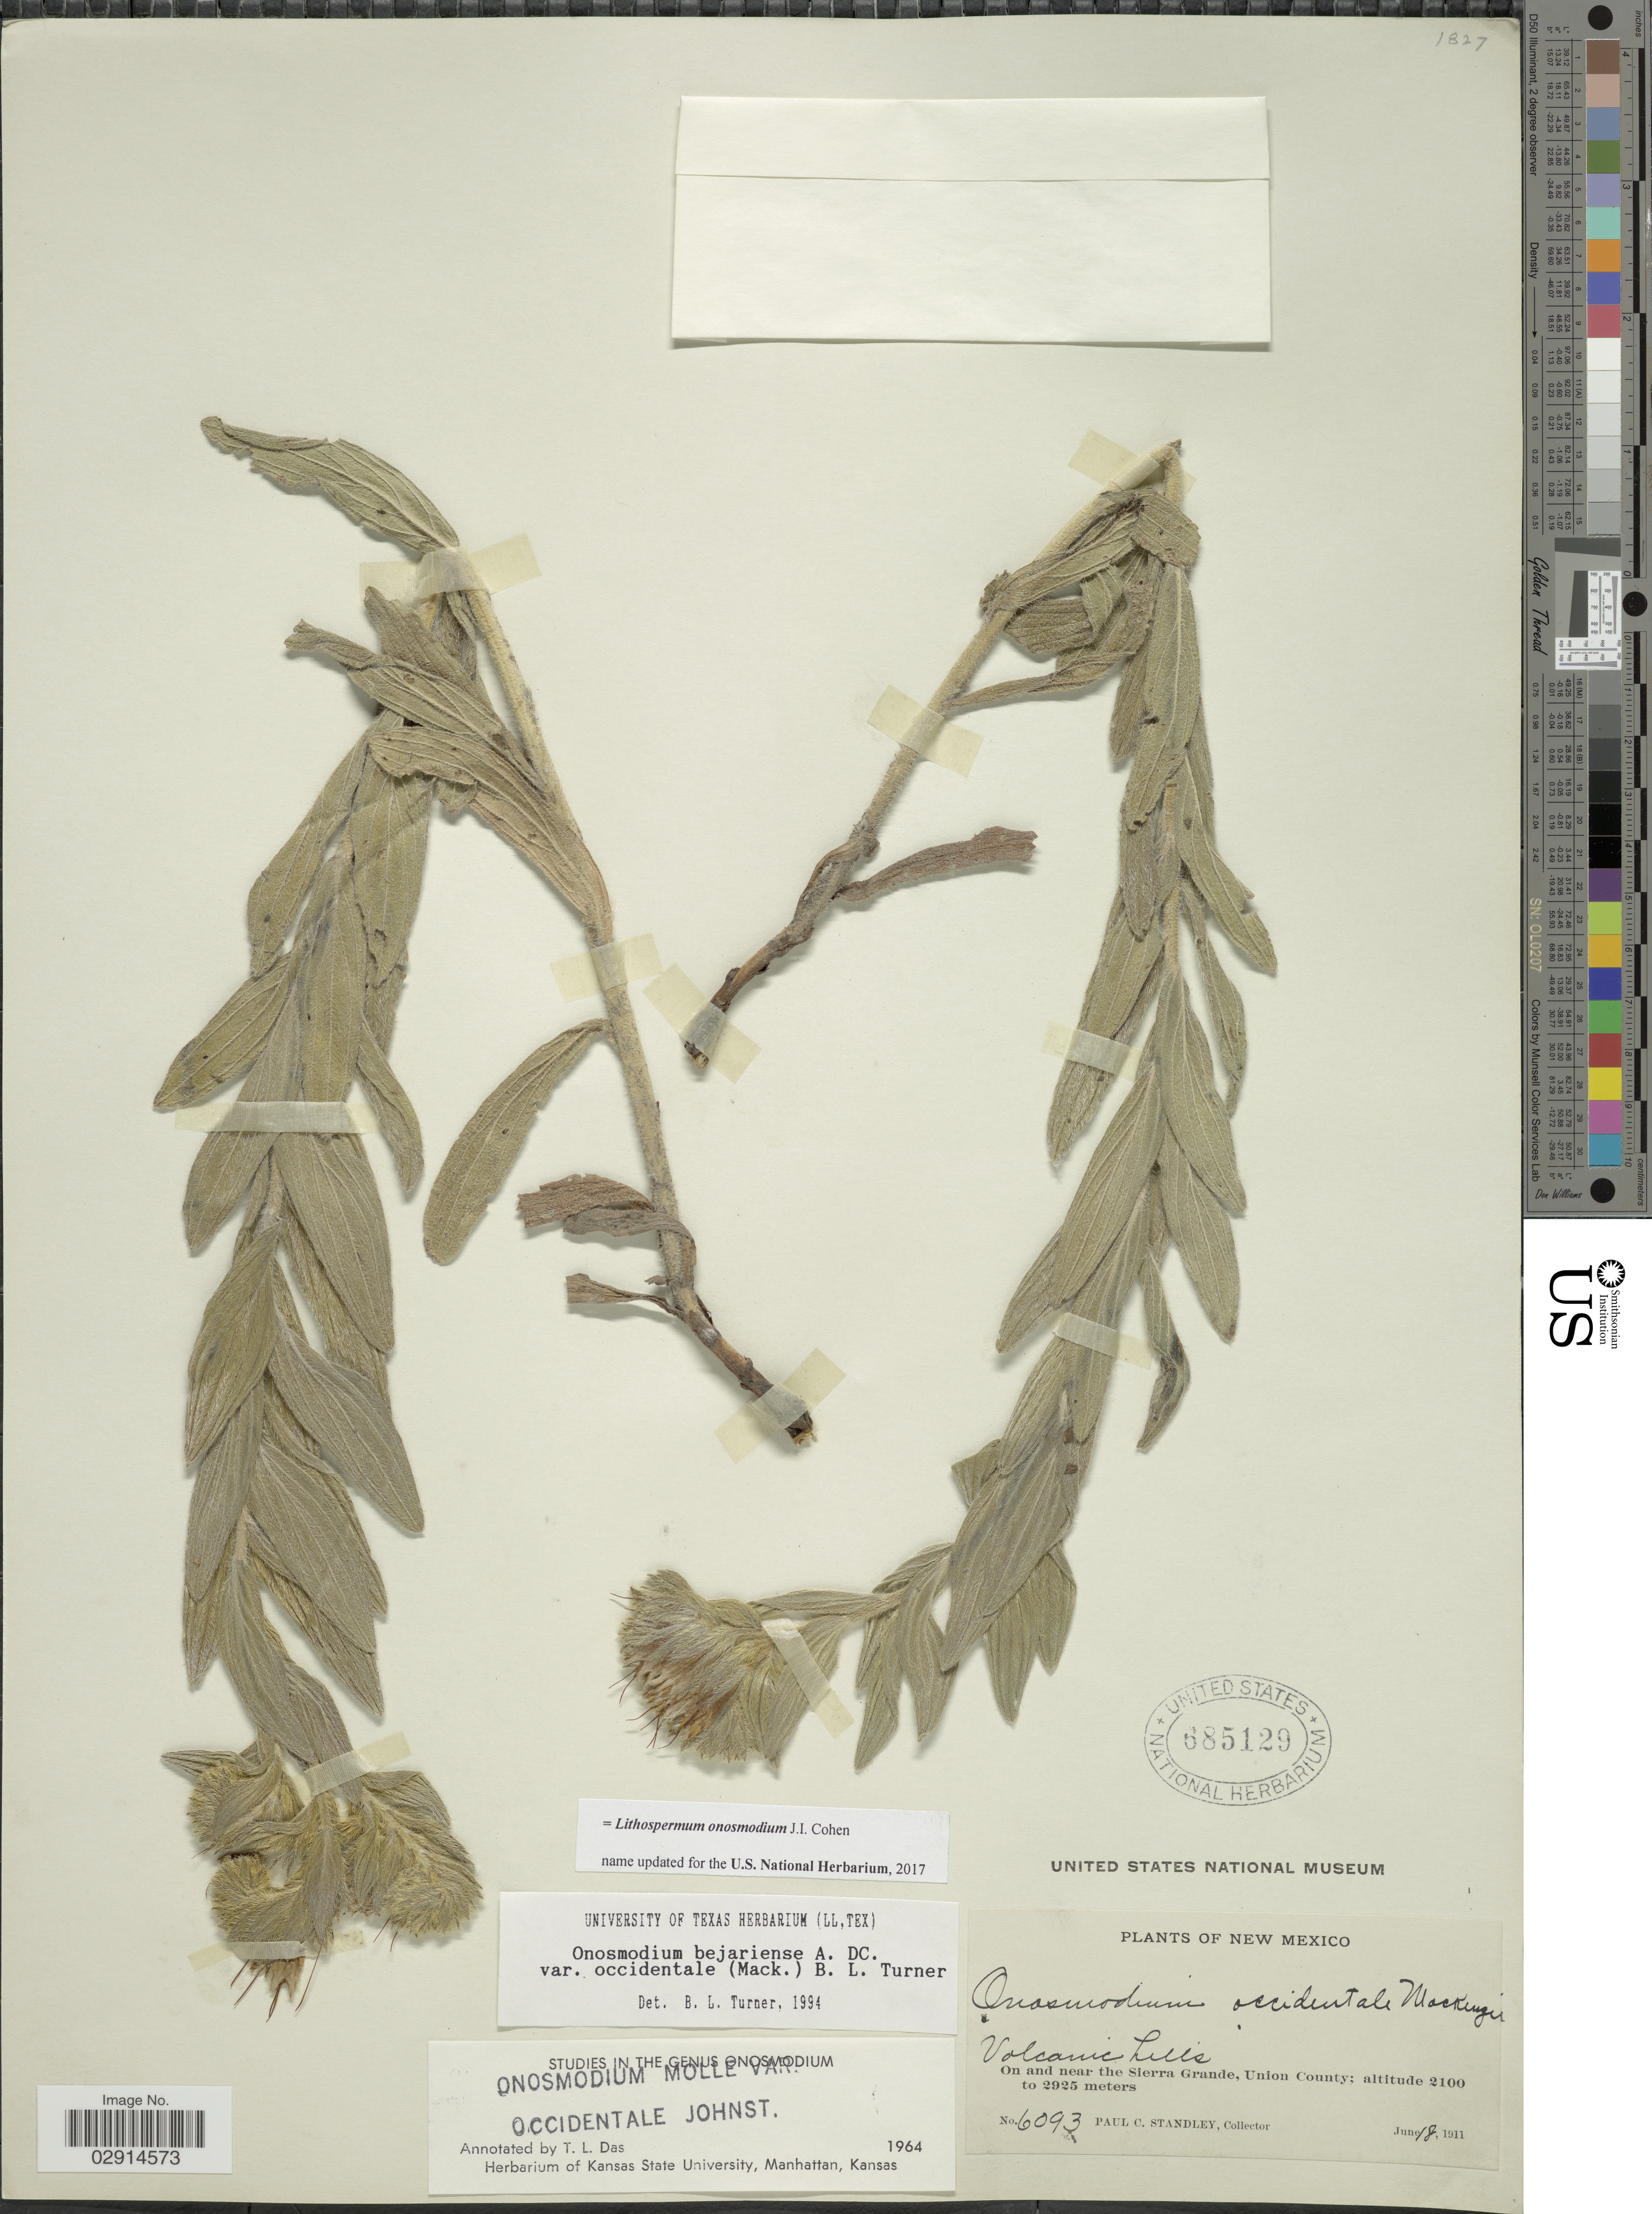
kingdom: Plantae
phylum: Tracheophyta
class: Magnoliopsida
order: Boraginales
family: Boraginaceae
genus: Lithospermum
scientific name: Lithospermum onosmodium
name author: Cohen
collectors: P. C. Standley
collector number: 6093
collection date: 1911-06-18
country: United States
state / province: New Mexico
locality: Volcanic hills. On and near the Sierra Grande, Union County.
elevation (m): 2100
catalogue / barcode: US 685129